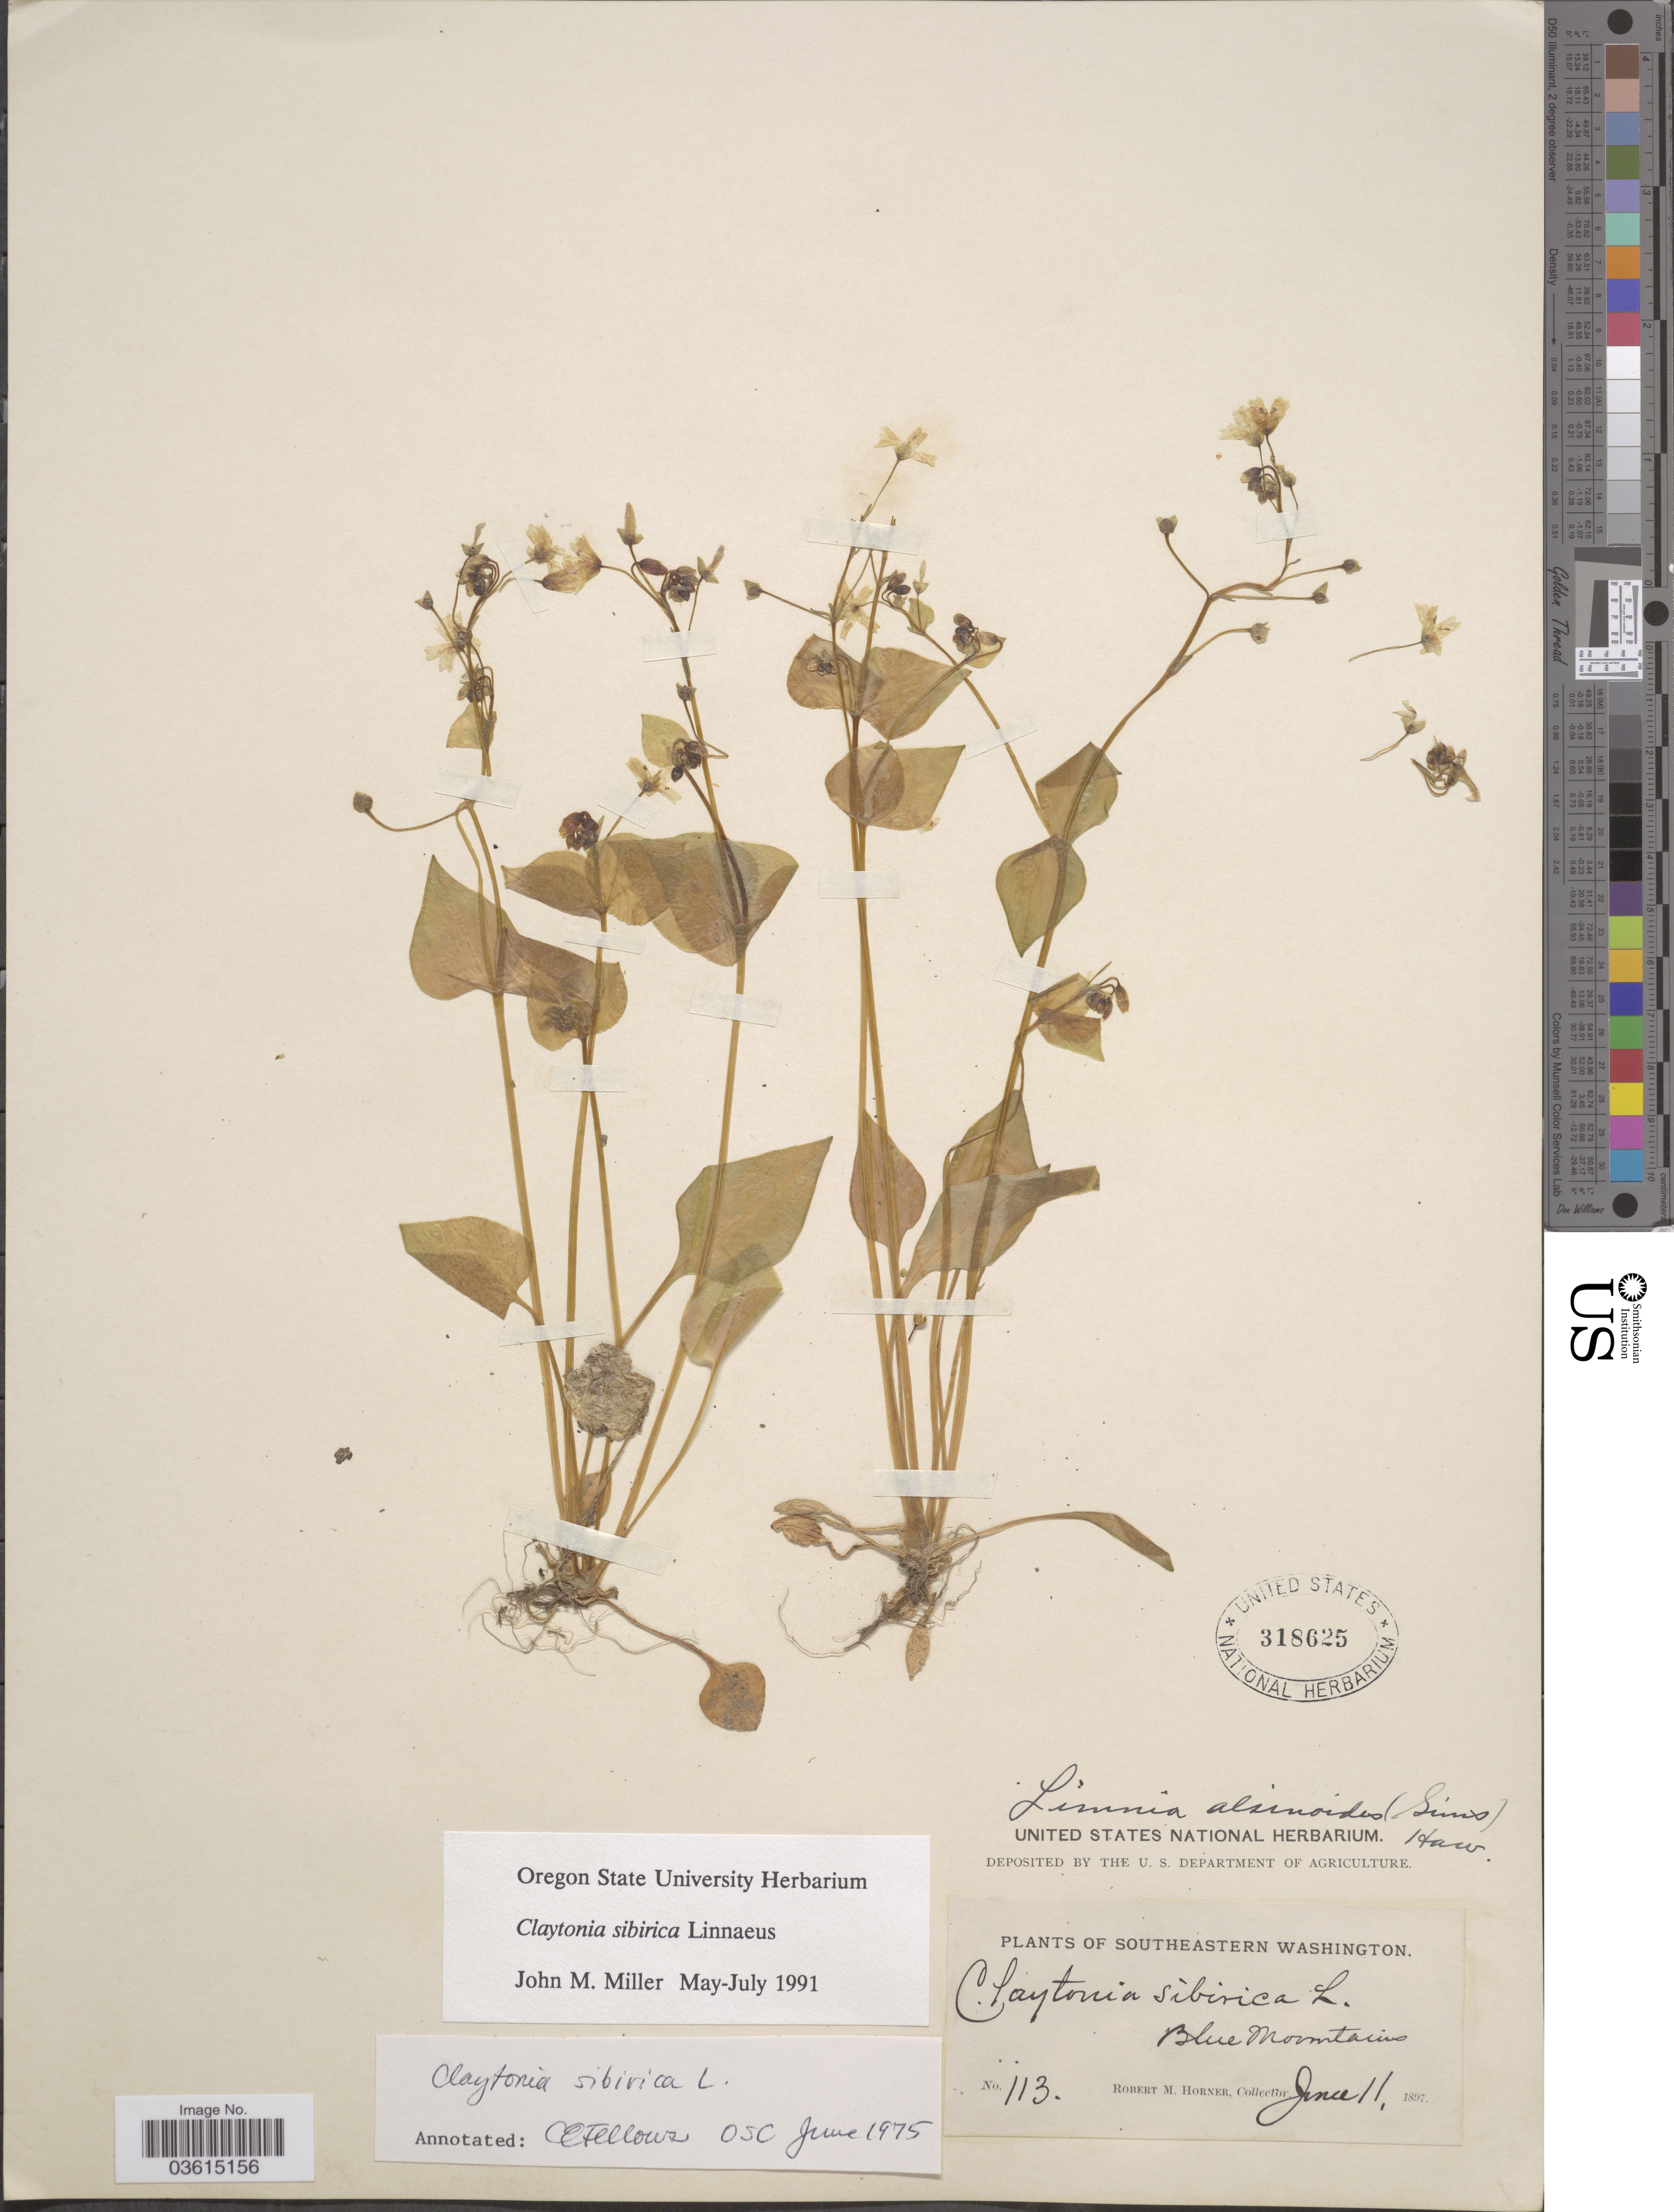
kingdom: Plantae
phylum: Tracheophyta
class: Magnoliopsida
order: Caryophyllales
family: Montiaceae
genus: Claytonia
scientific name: Claytonia sibirica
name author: L.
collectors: R. Horner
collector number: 113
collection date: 1897-06-11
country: United States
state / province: Washington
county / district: Clallam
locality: Southeastern Washington. Blue Mountains.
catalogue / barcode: US 318625